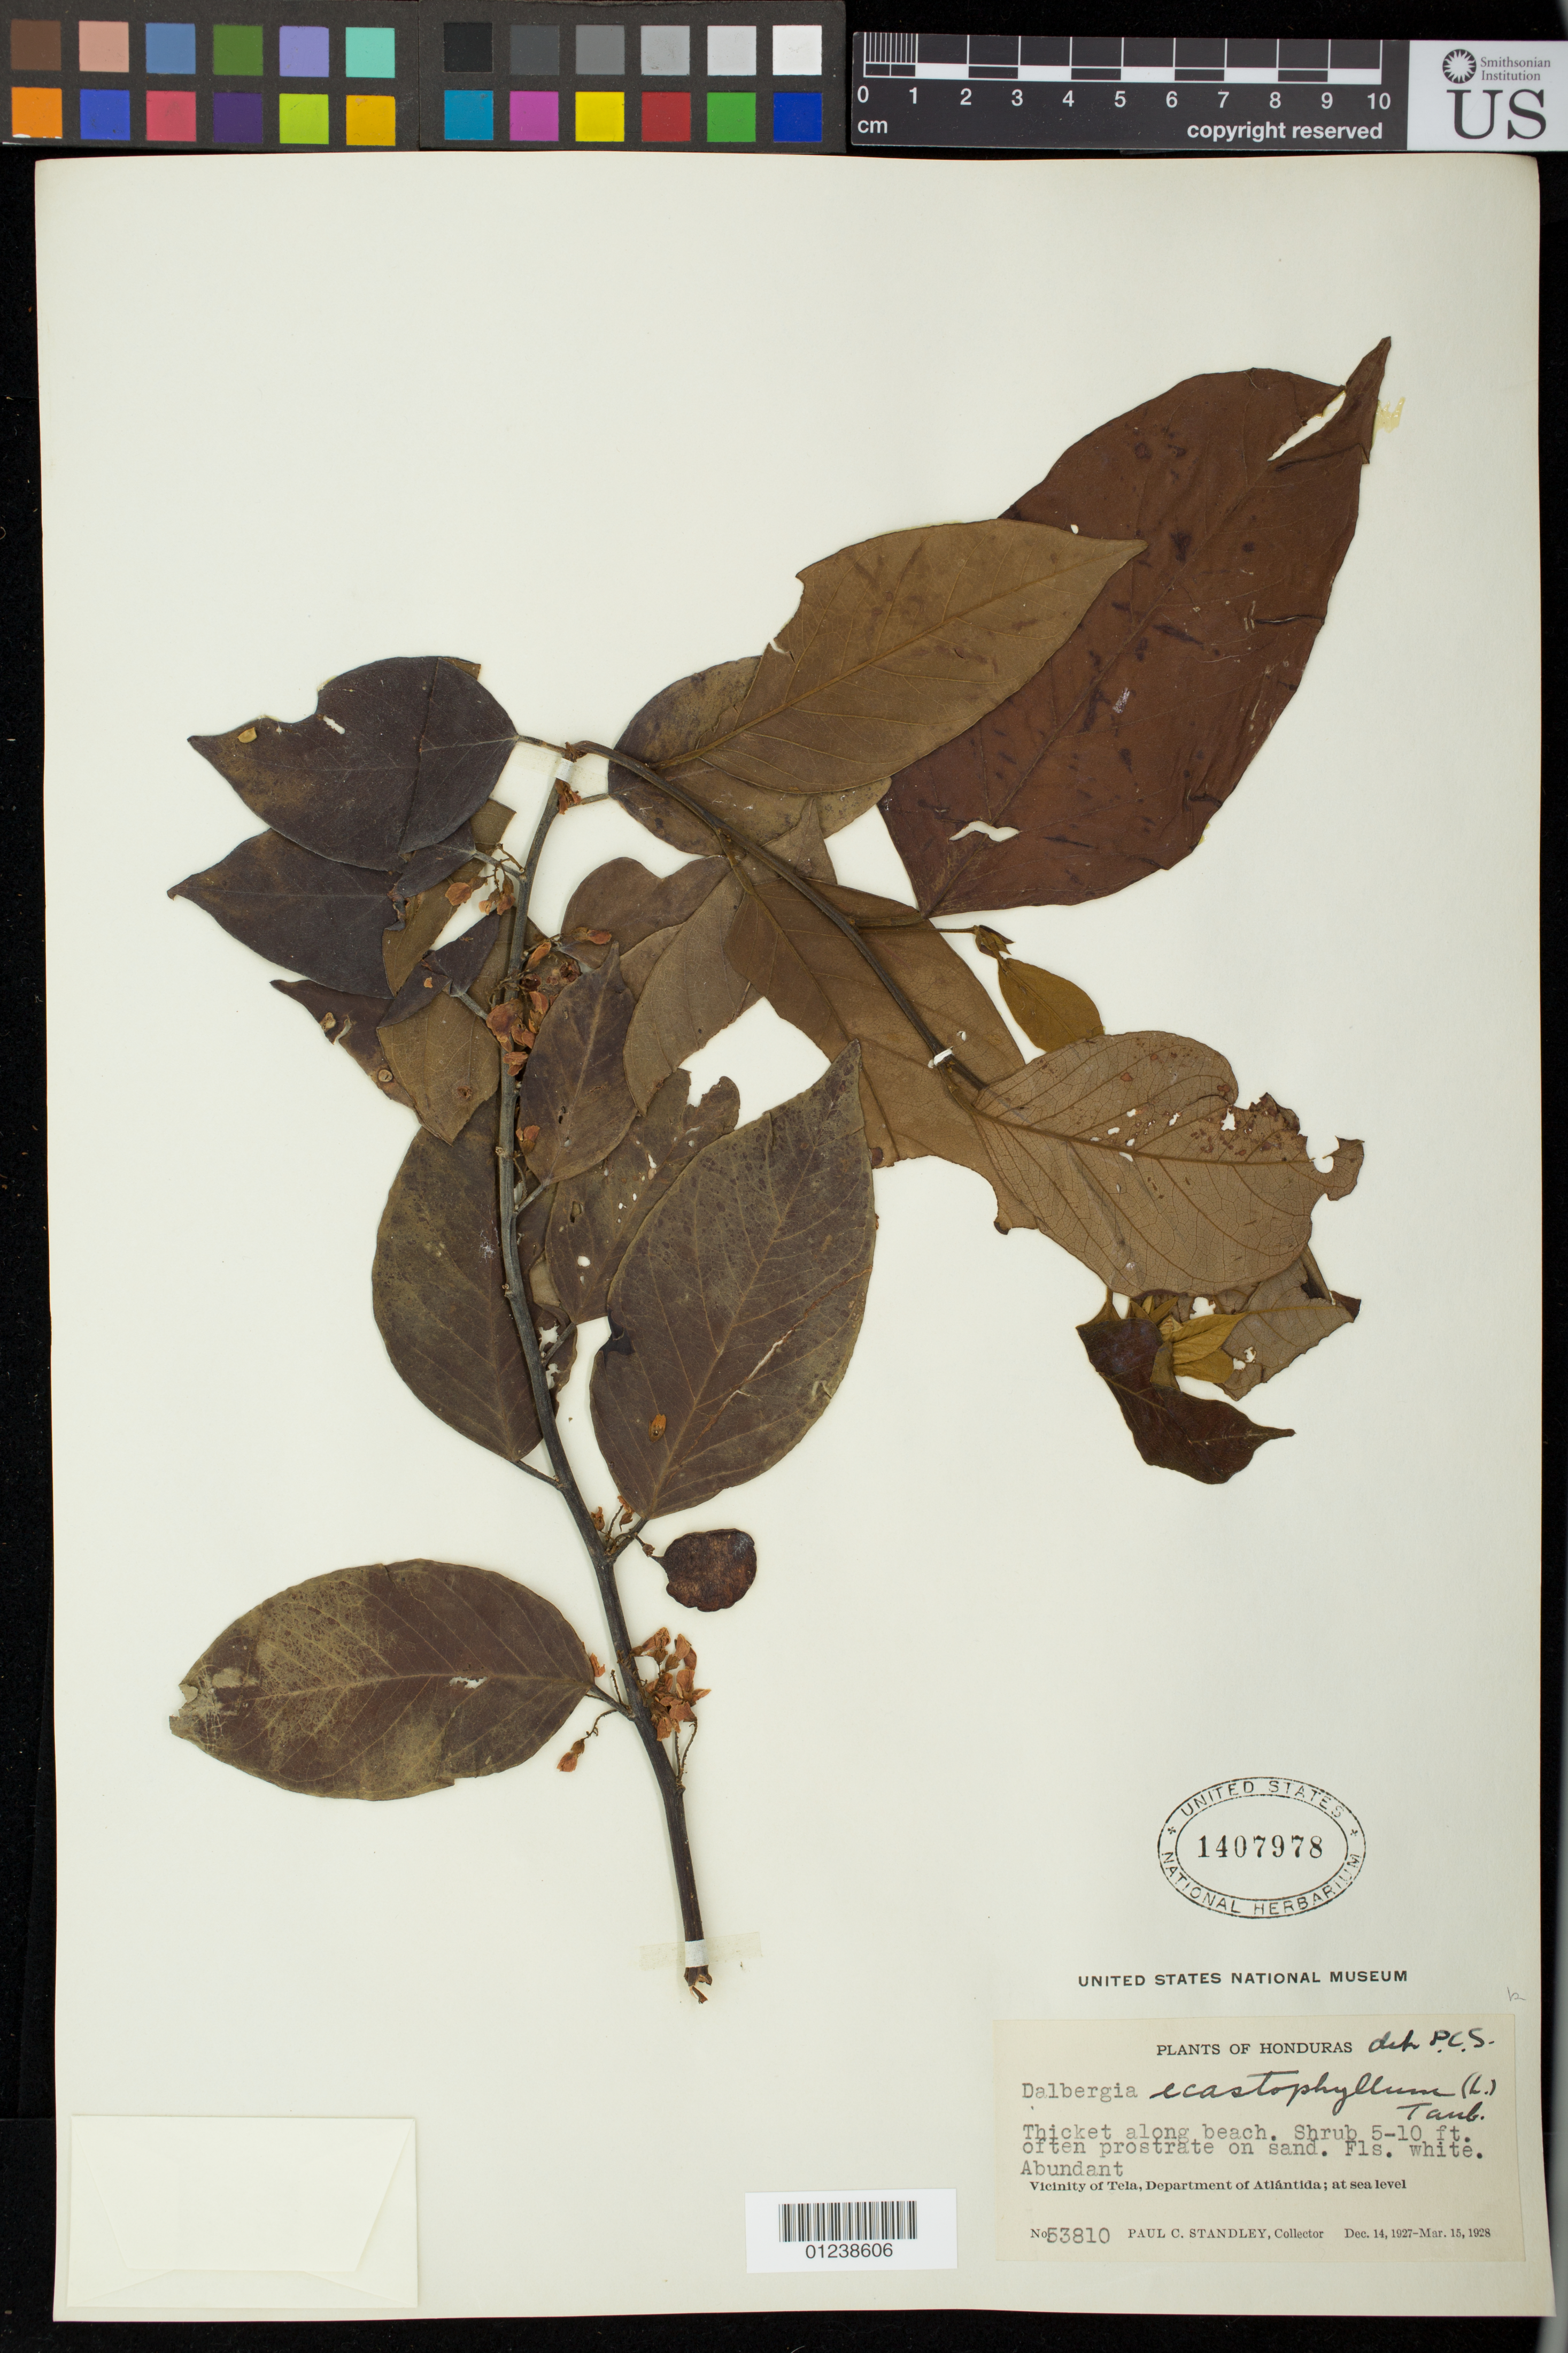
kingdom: Plantae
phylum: Tracheophyta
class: Magnoliopsida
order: Fabales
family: Fabaceae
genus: Dalbergia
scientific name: Dalbergia ecastaphyllum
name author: (L.) Taub.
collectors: P. C. Standley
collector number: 53810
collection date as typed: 14 Dec 1927-15 Mar 1928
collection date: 1927-12-14/1928-03-15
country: Honduras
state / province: Atlántida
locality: Vicinity of Tela.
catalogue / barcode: US 1407978